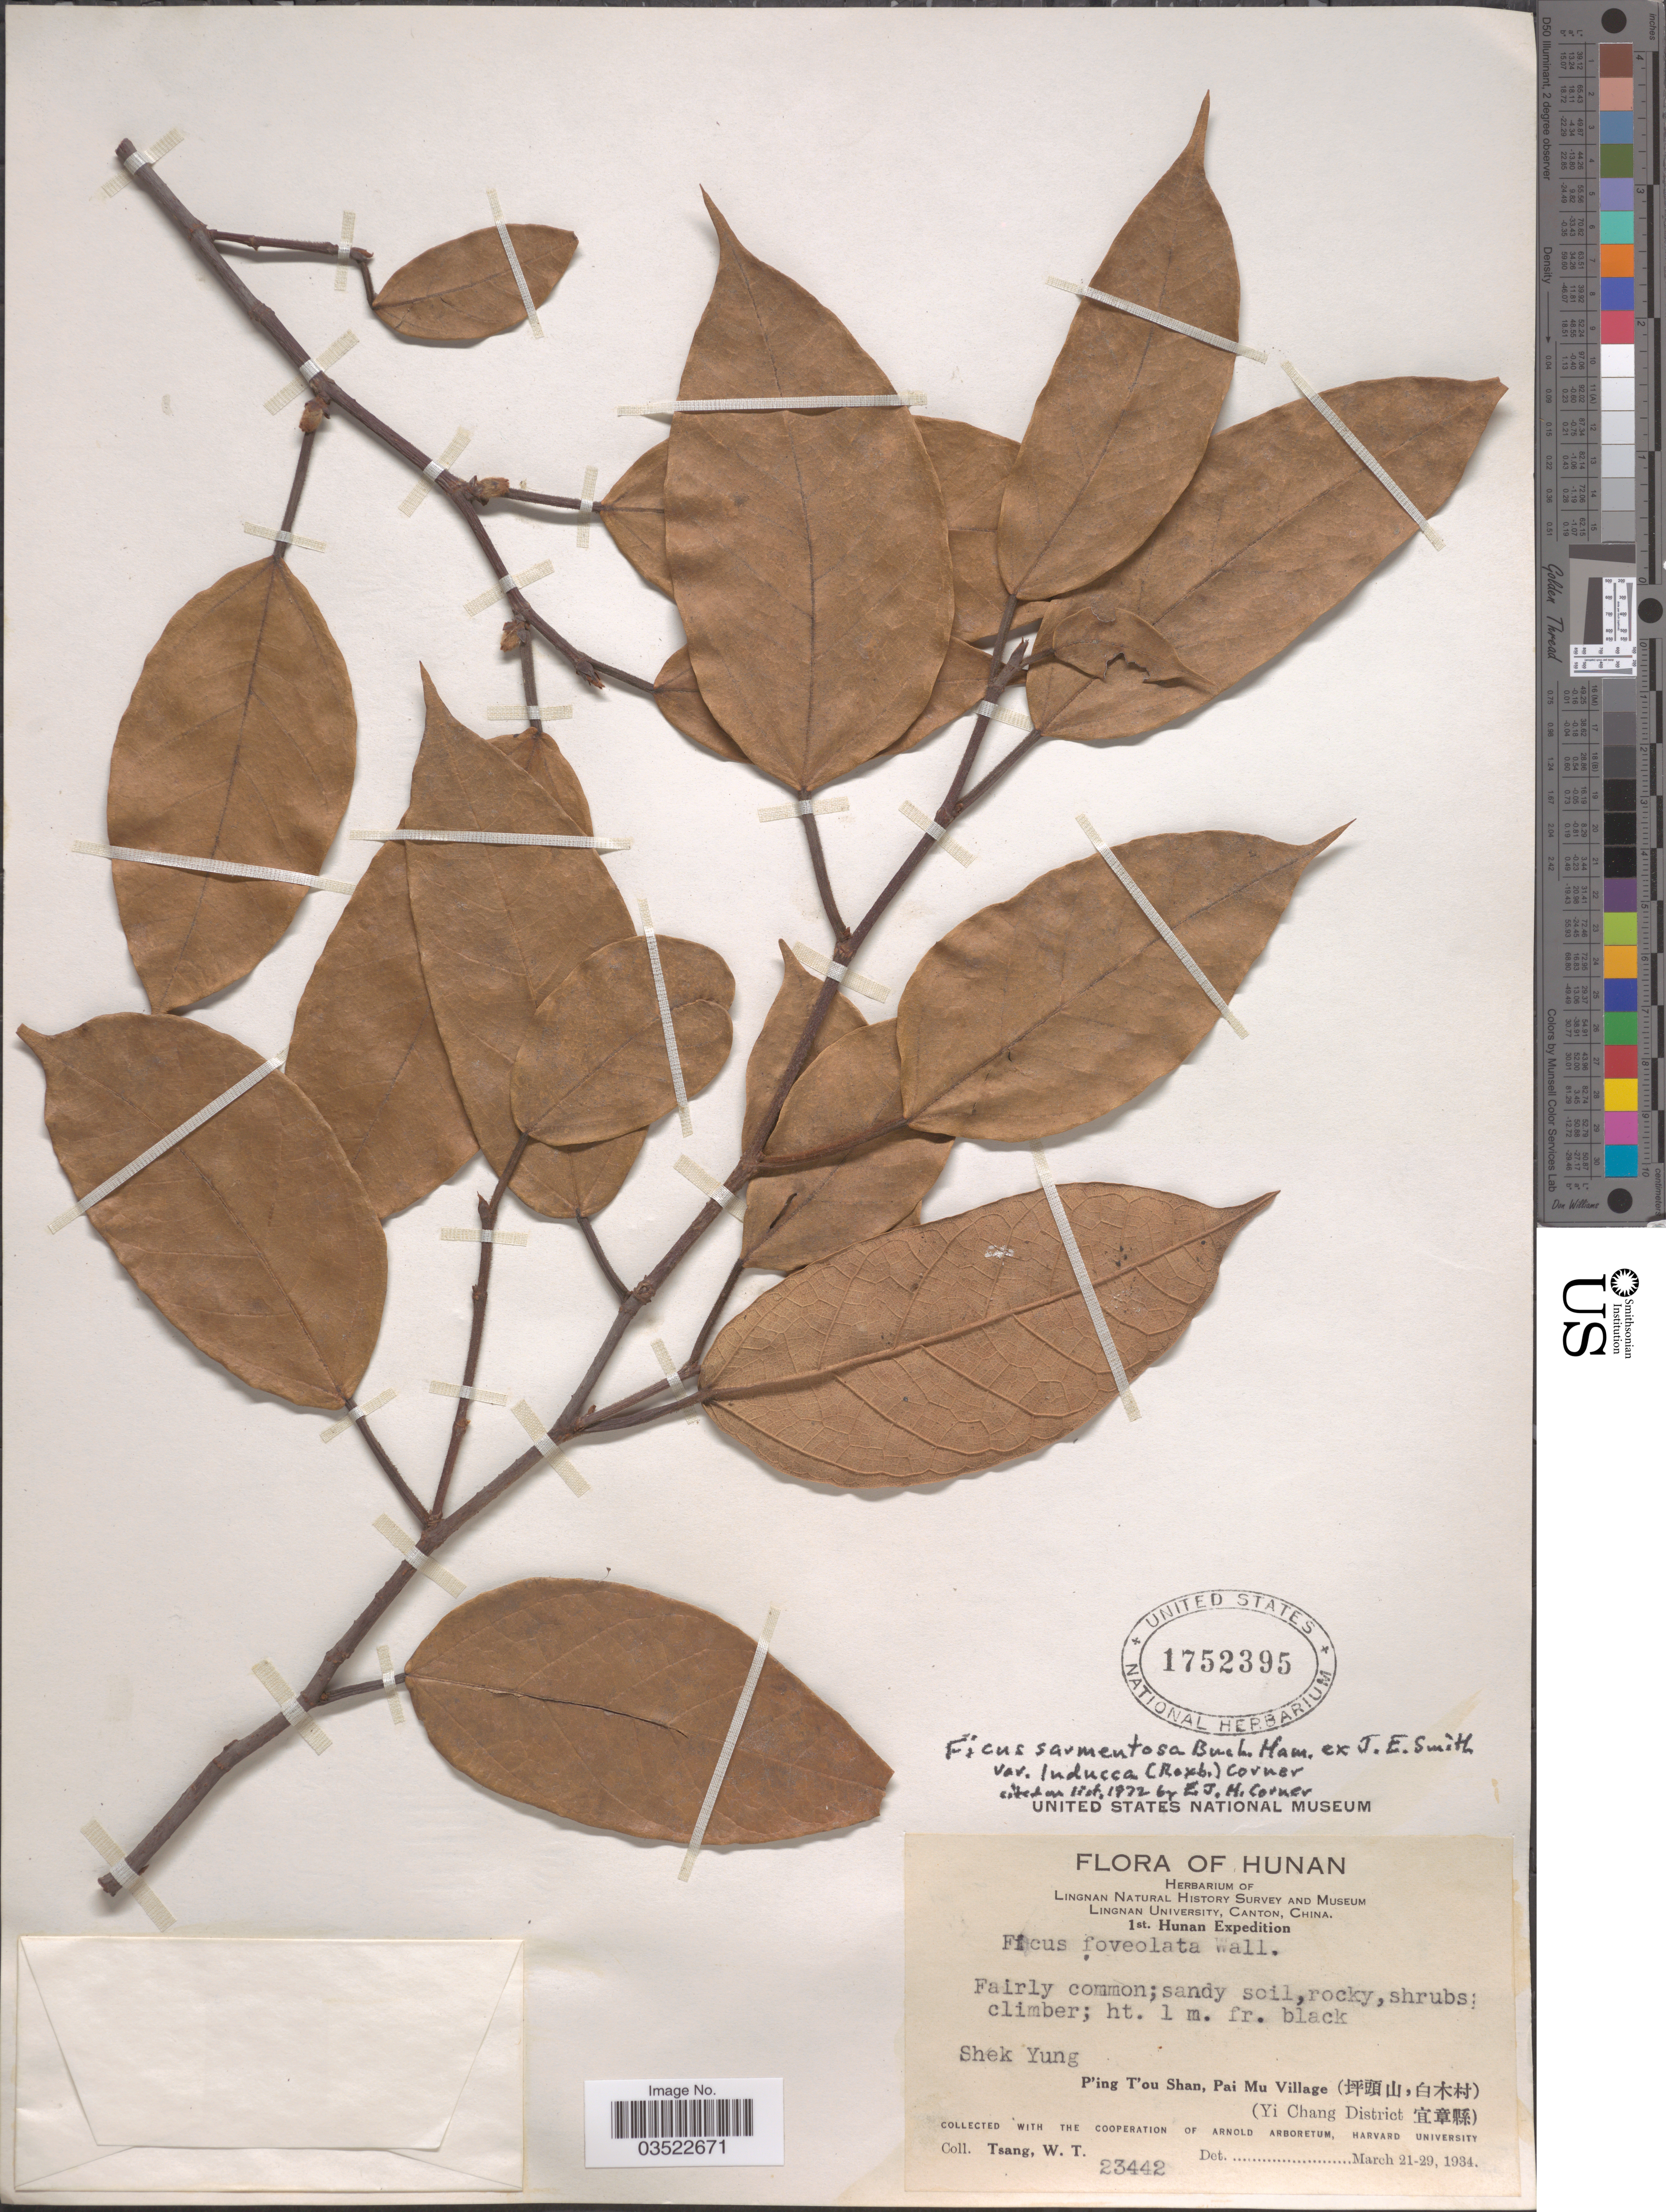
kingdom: Plantae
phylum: Tracheophyta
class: Magnoliopsida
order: Rosales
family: Moraceae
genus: Ficus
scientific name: Ficus sarmentosa var. luducca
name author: (Roxb.) Corner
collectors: W. T. Tsang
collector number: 23442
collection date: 1934-03-21/1934-03-29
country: China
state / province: Hunan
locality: Lingnan Natural History Survey. 1st. Hunan Expedition. Shek Yung. P'ing T'ou Shan, Pai Mu Village (X,X) (Yi Chang District X).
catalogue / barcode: US 1752395